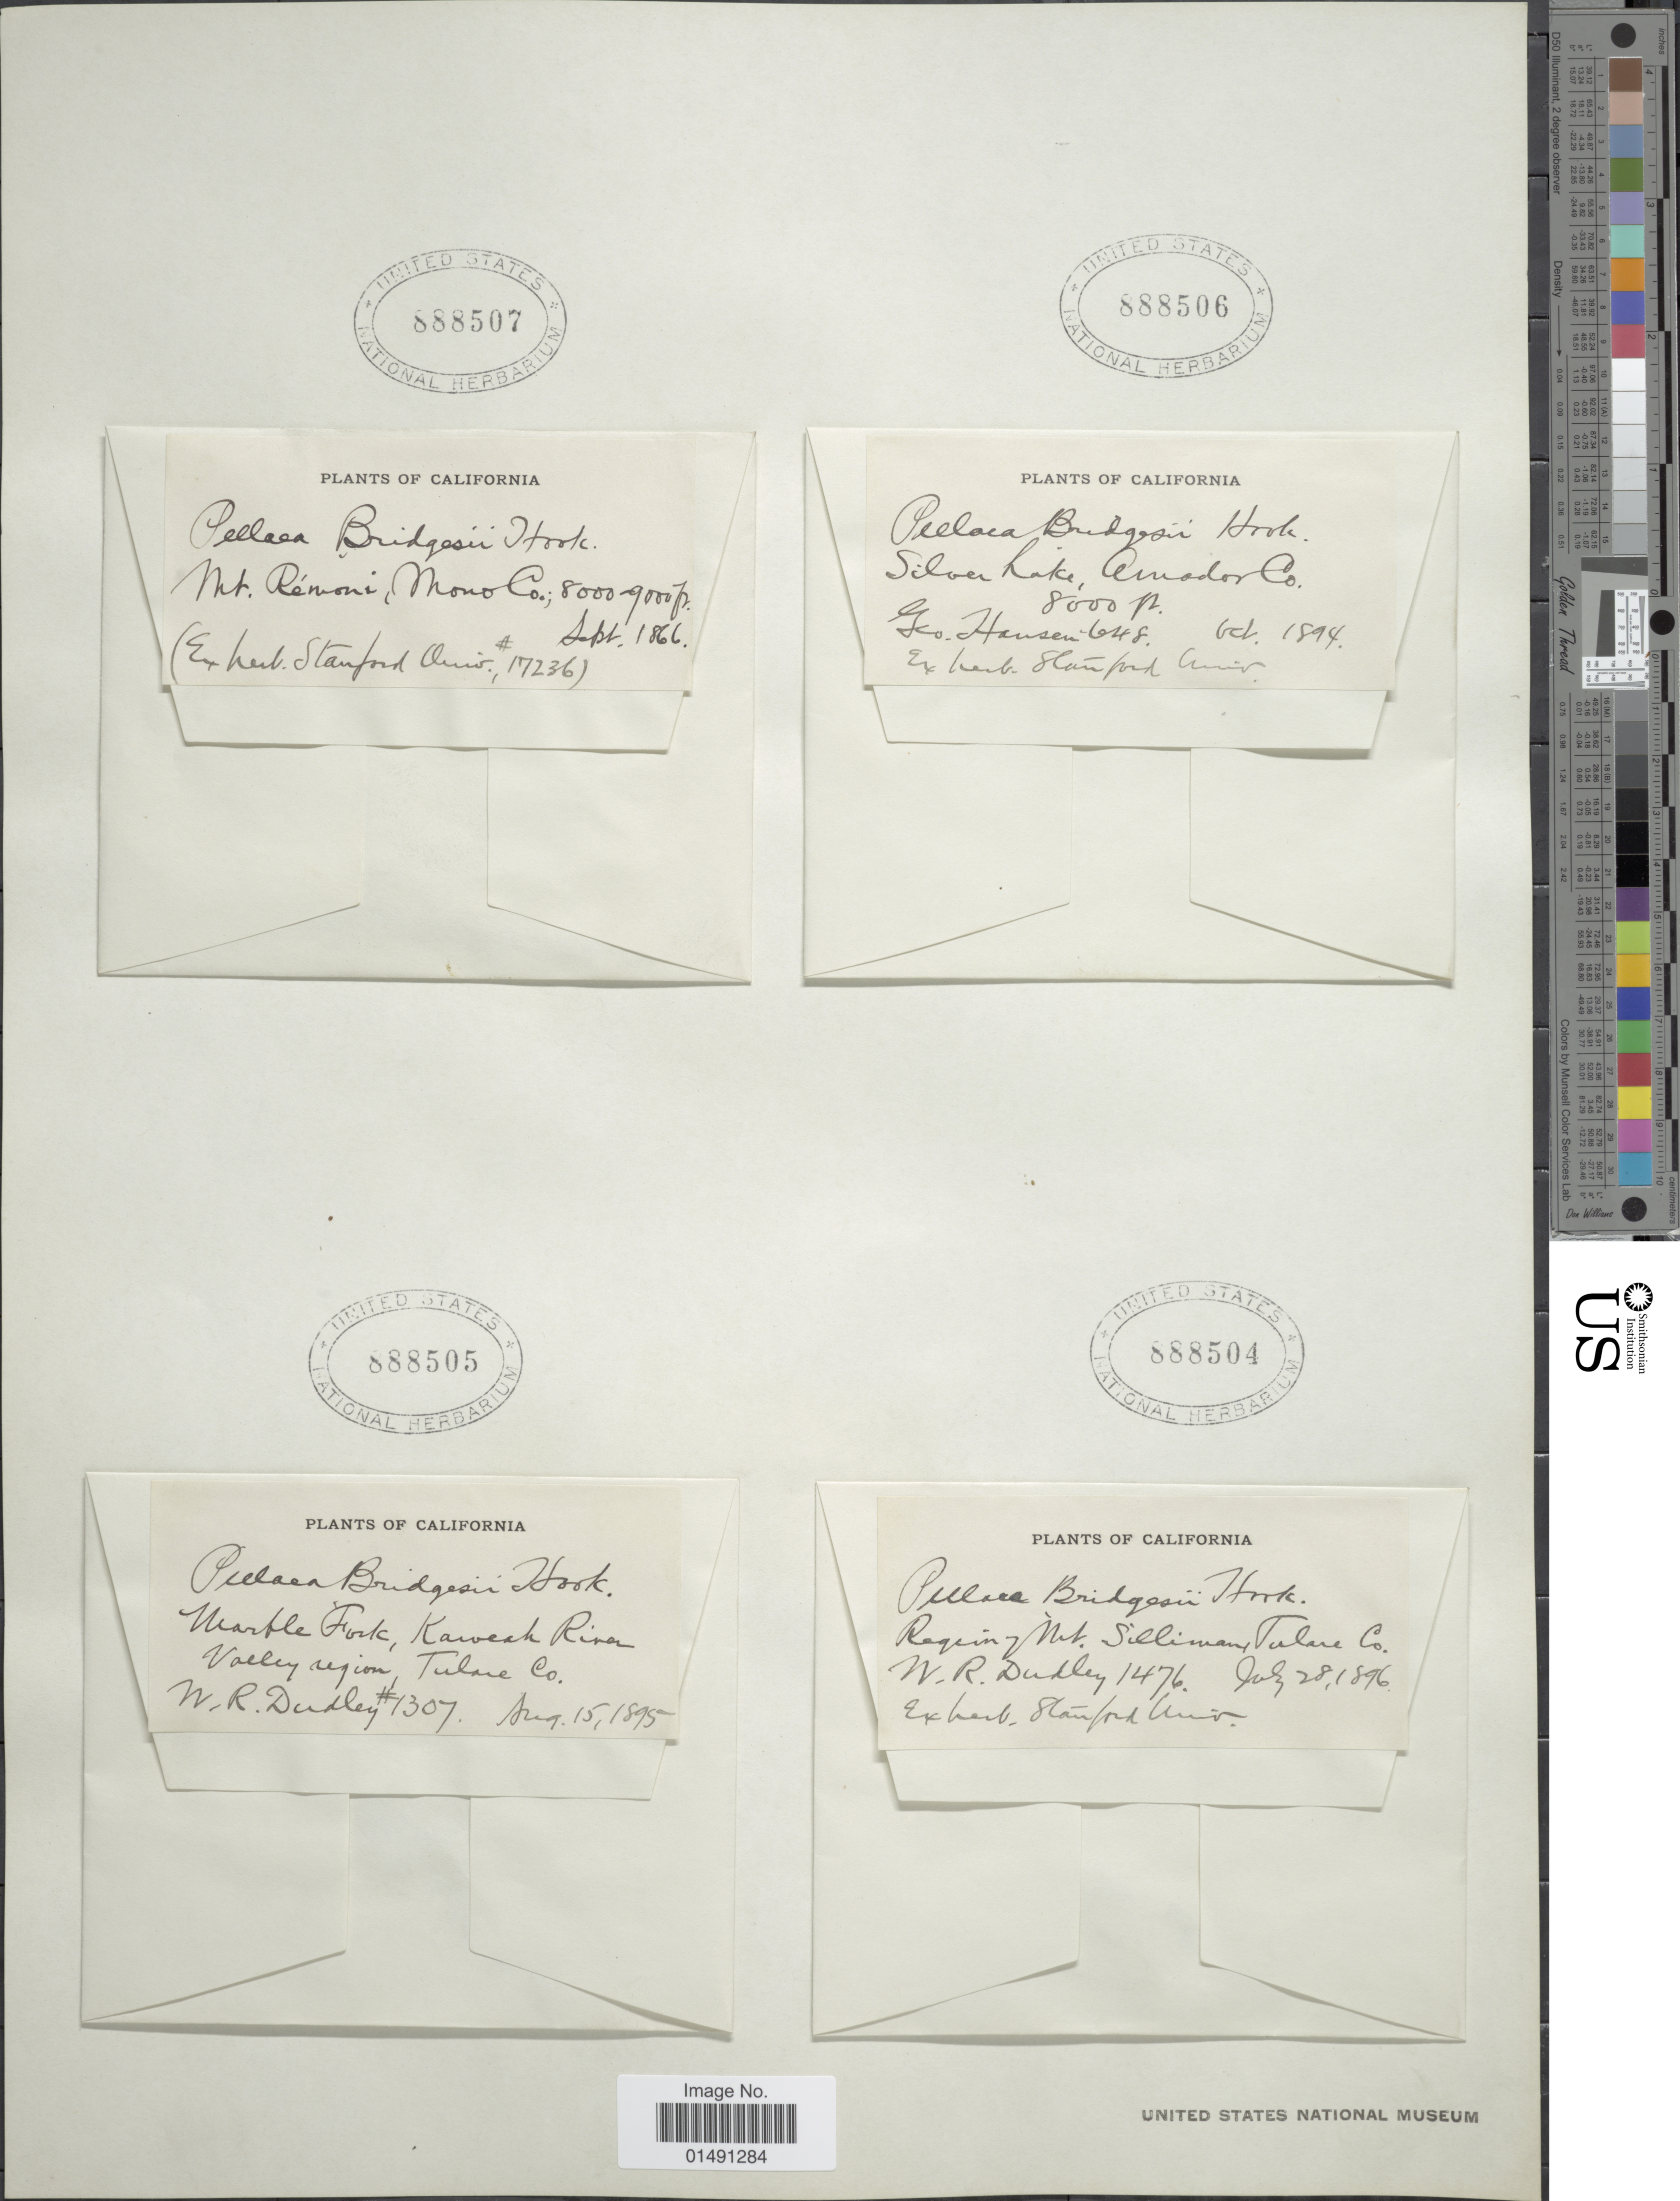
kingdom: Plantae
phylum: Tracheophyta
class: Polypodiopsida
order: Polypodiales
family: Pteridaceae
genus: Pellaea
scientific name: Pellaea bridgesii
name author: Hook.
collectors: G. Hansen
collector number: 648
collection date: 1894-10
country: United States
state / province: California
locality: Silver Lake, Amamdor Co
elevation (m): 2438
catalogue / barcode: US 888506-3